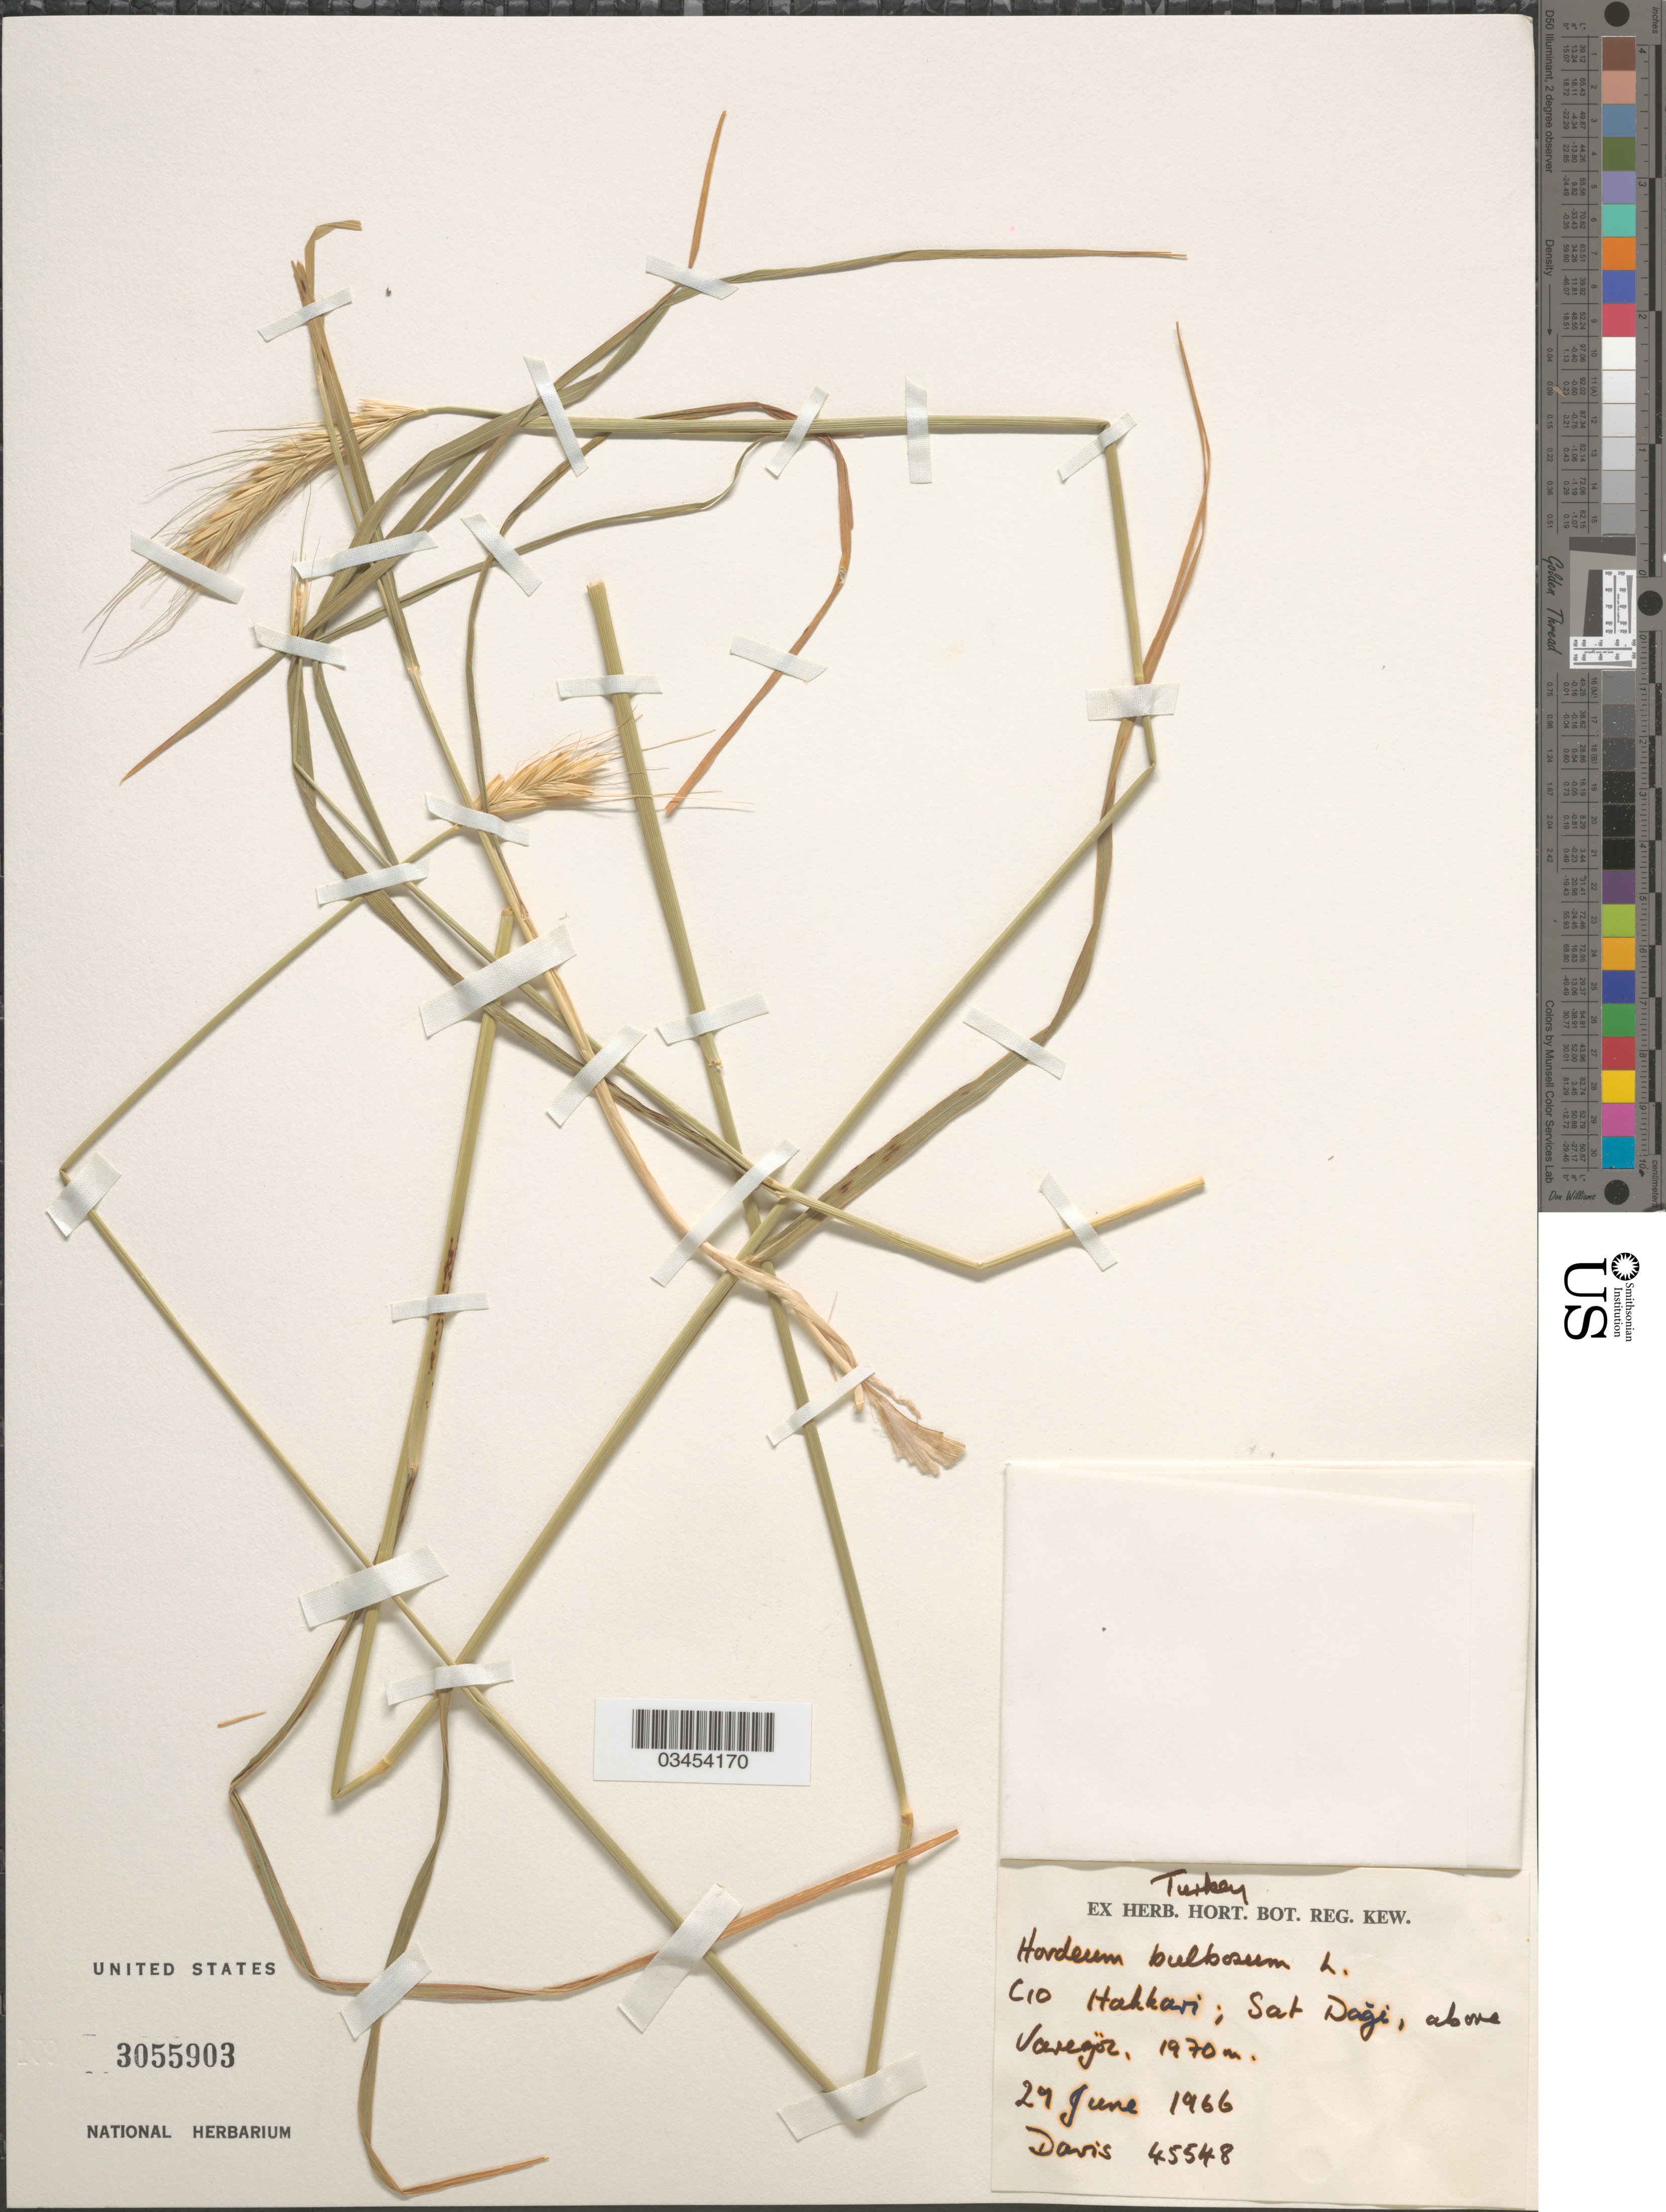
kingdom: Plantae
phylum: Tracheophyta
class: Liliopsida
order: Poales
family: Poaceae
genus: Hordeum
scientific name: Hordeum bulbosum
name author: L.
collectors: -. Davis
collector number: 45548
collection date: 1966-06-27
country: Turkey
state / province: Hakkari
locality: C10 Hakkari; Sat Daği, above Varagöz.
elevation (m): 1970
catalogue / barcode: US 3055903